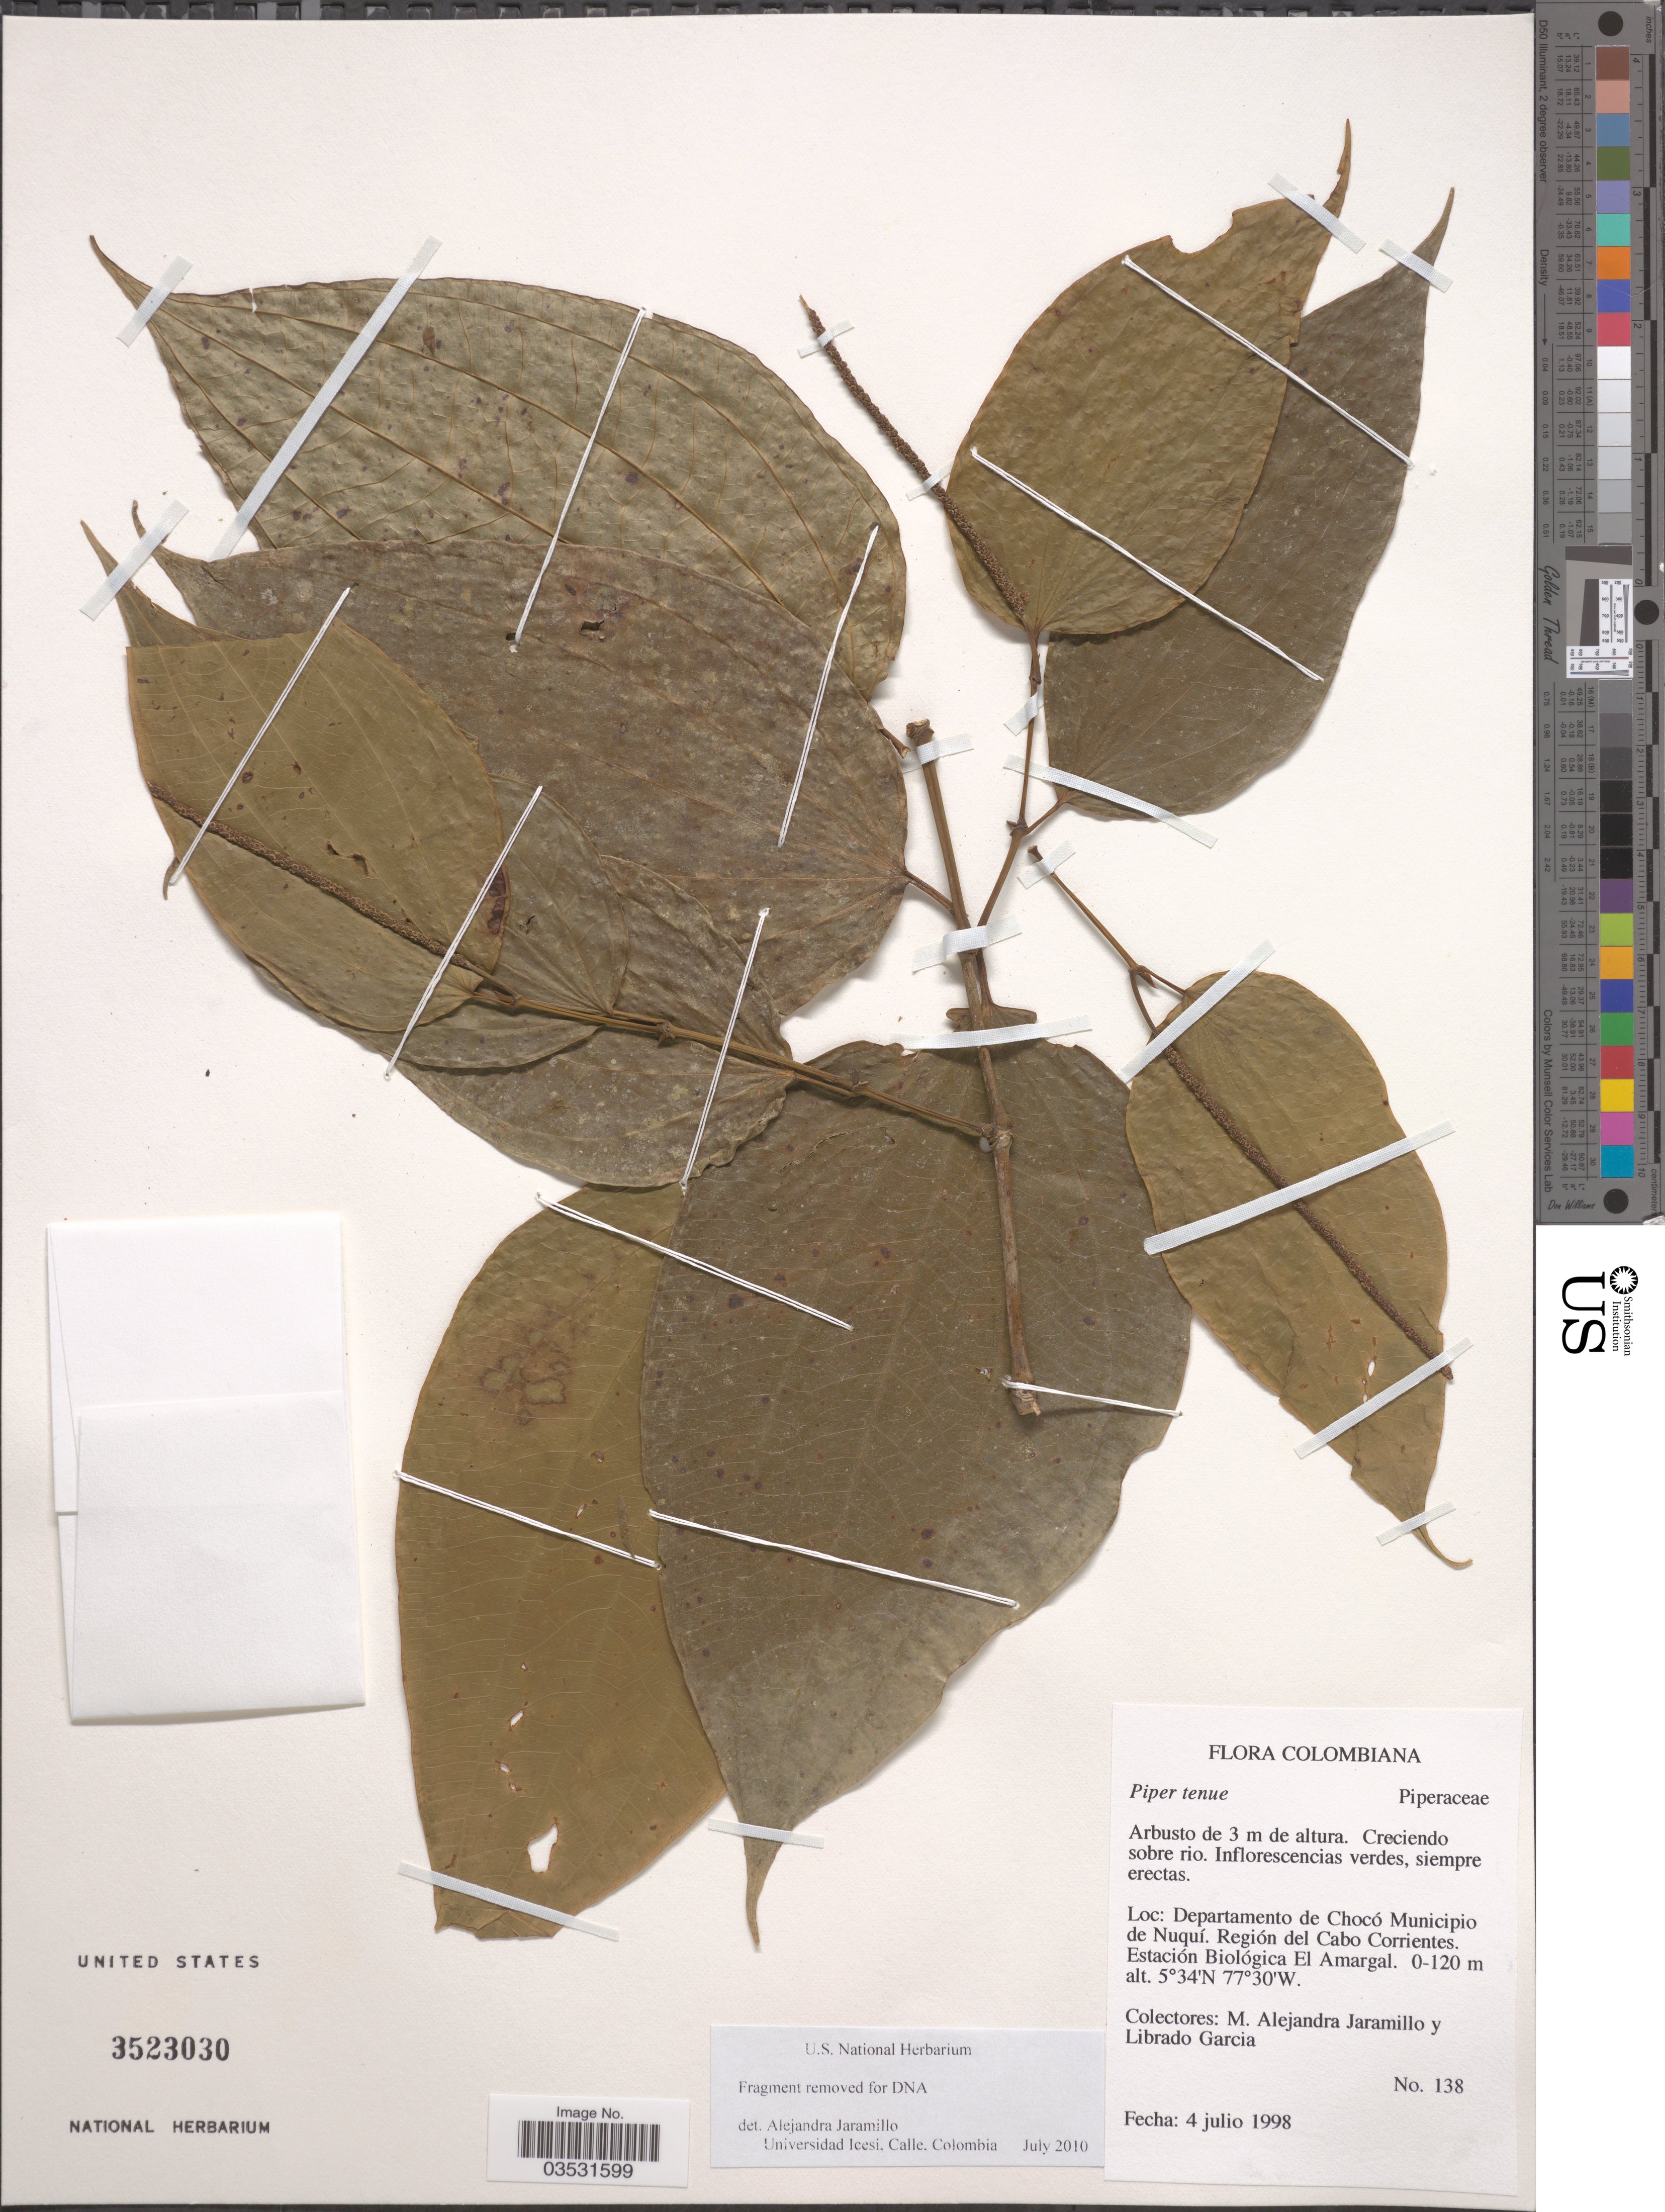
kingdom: Plantae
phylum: Tracheophyta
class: Magnoliopsida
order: Piperales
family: Piperaceae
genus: Piper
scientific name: Piper tenue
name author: Kunth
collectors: M. A. Jaramillo & L. Garcia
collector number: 138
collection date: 1998-07-04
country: Colombia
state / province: Chocó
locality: Departamento de Chocó Municipio de Nuquí. Región del Cabo Corrientes. Estación Biológica El Amargal.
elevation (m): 0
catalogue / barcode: US 3523030